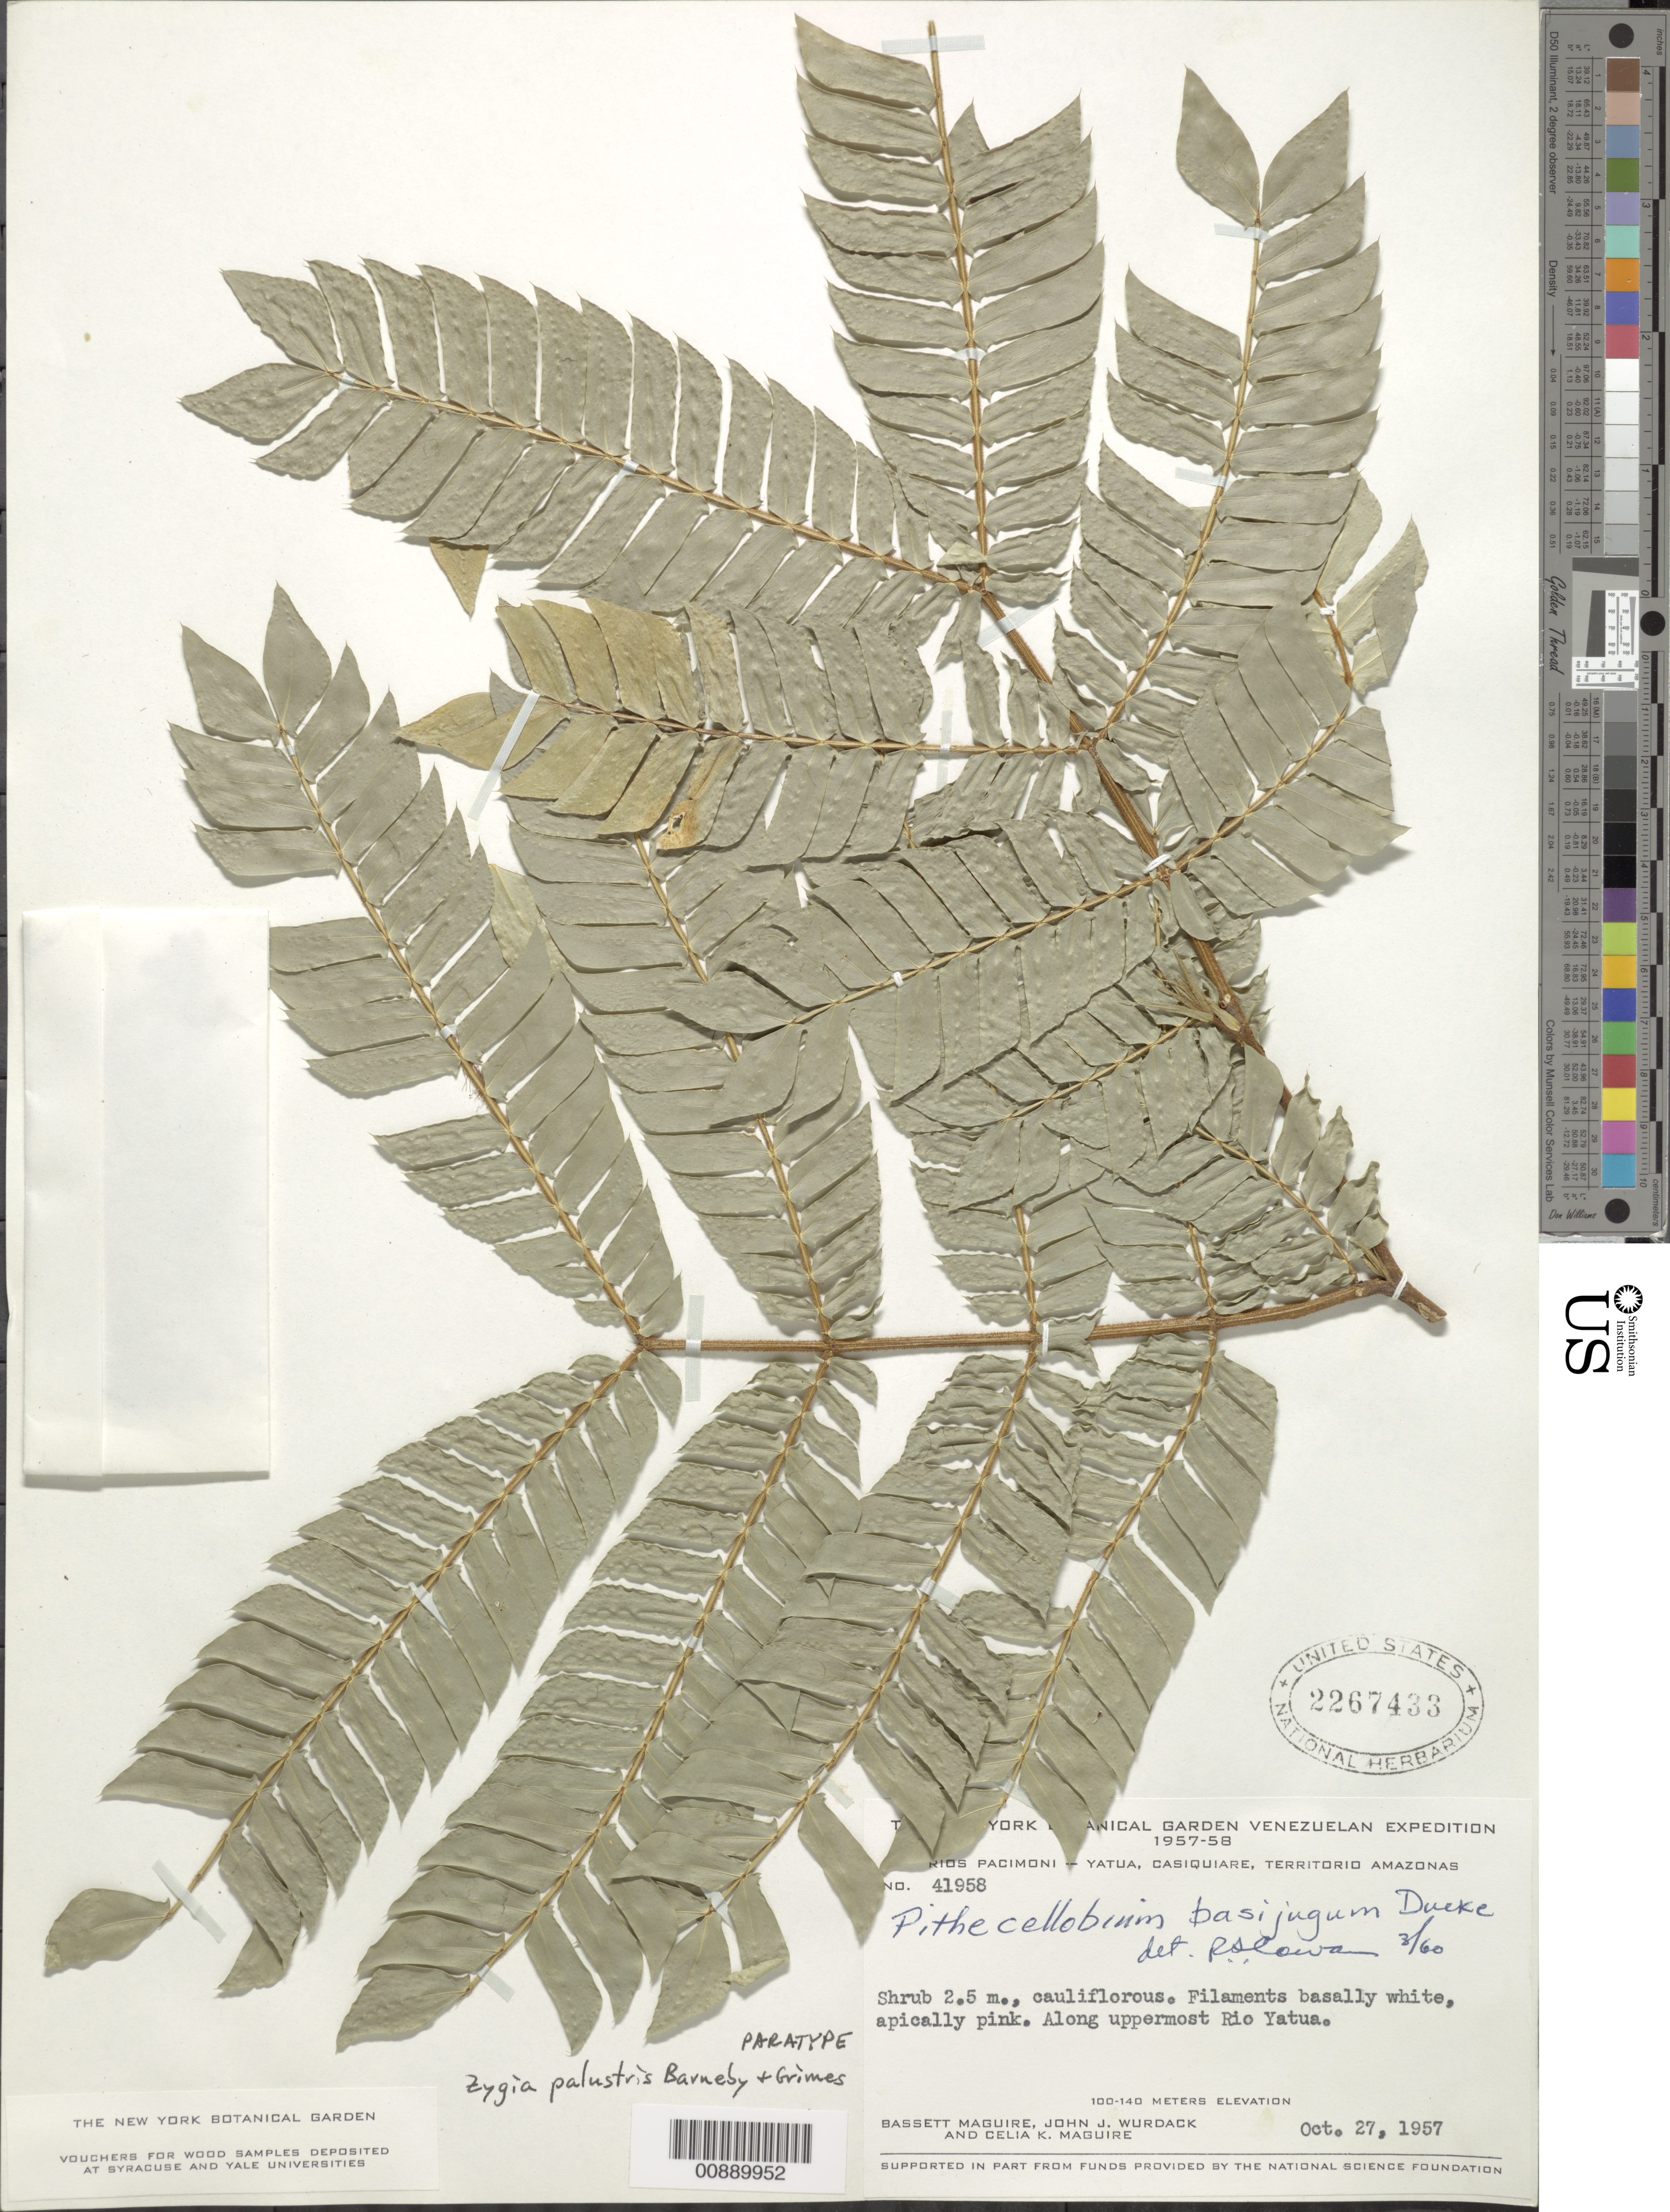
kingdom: Plantae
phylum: Tracheophyta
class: Magnoliopsida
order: Fabales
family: Fabaceae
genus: Zygia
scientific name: Zygia palustris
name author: Barneby & J.W. Grimes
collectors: B. Maguire, J. J. Wurdack & C. K. Maguire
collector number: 41958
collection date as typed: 27-Oct-57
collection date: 1957-10-27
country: Venezuela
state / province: Amazonas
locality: Río Yatua, uppermost part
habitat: Along river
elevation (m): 100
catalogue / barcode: US 2267433